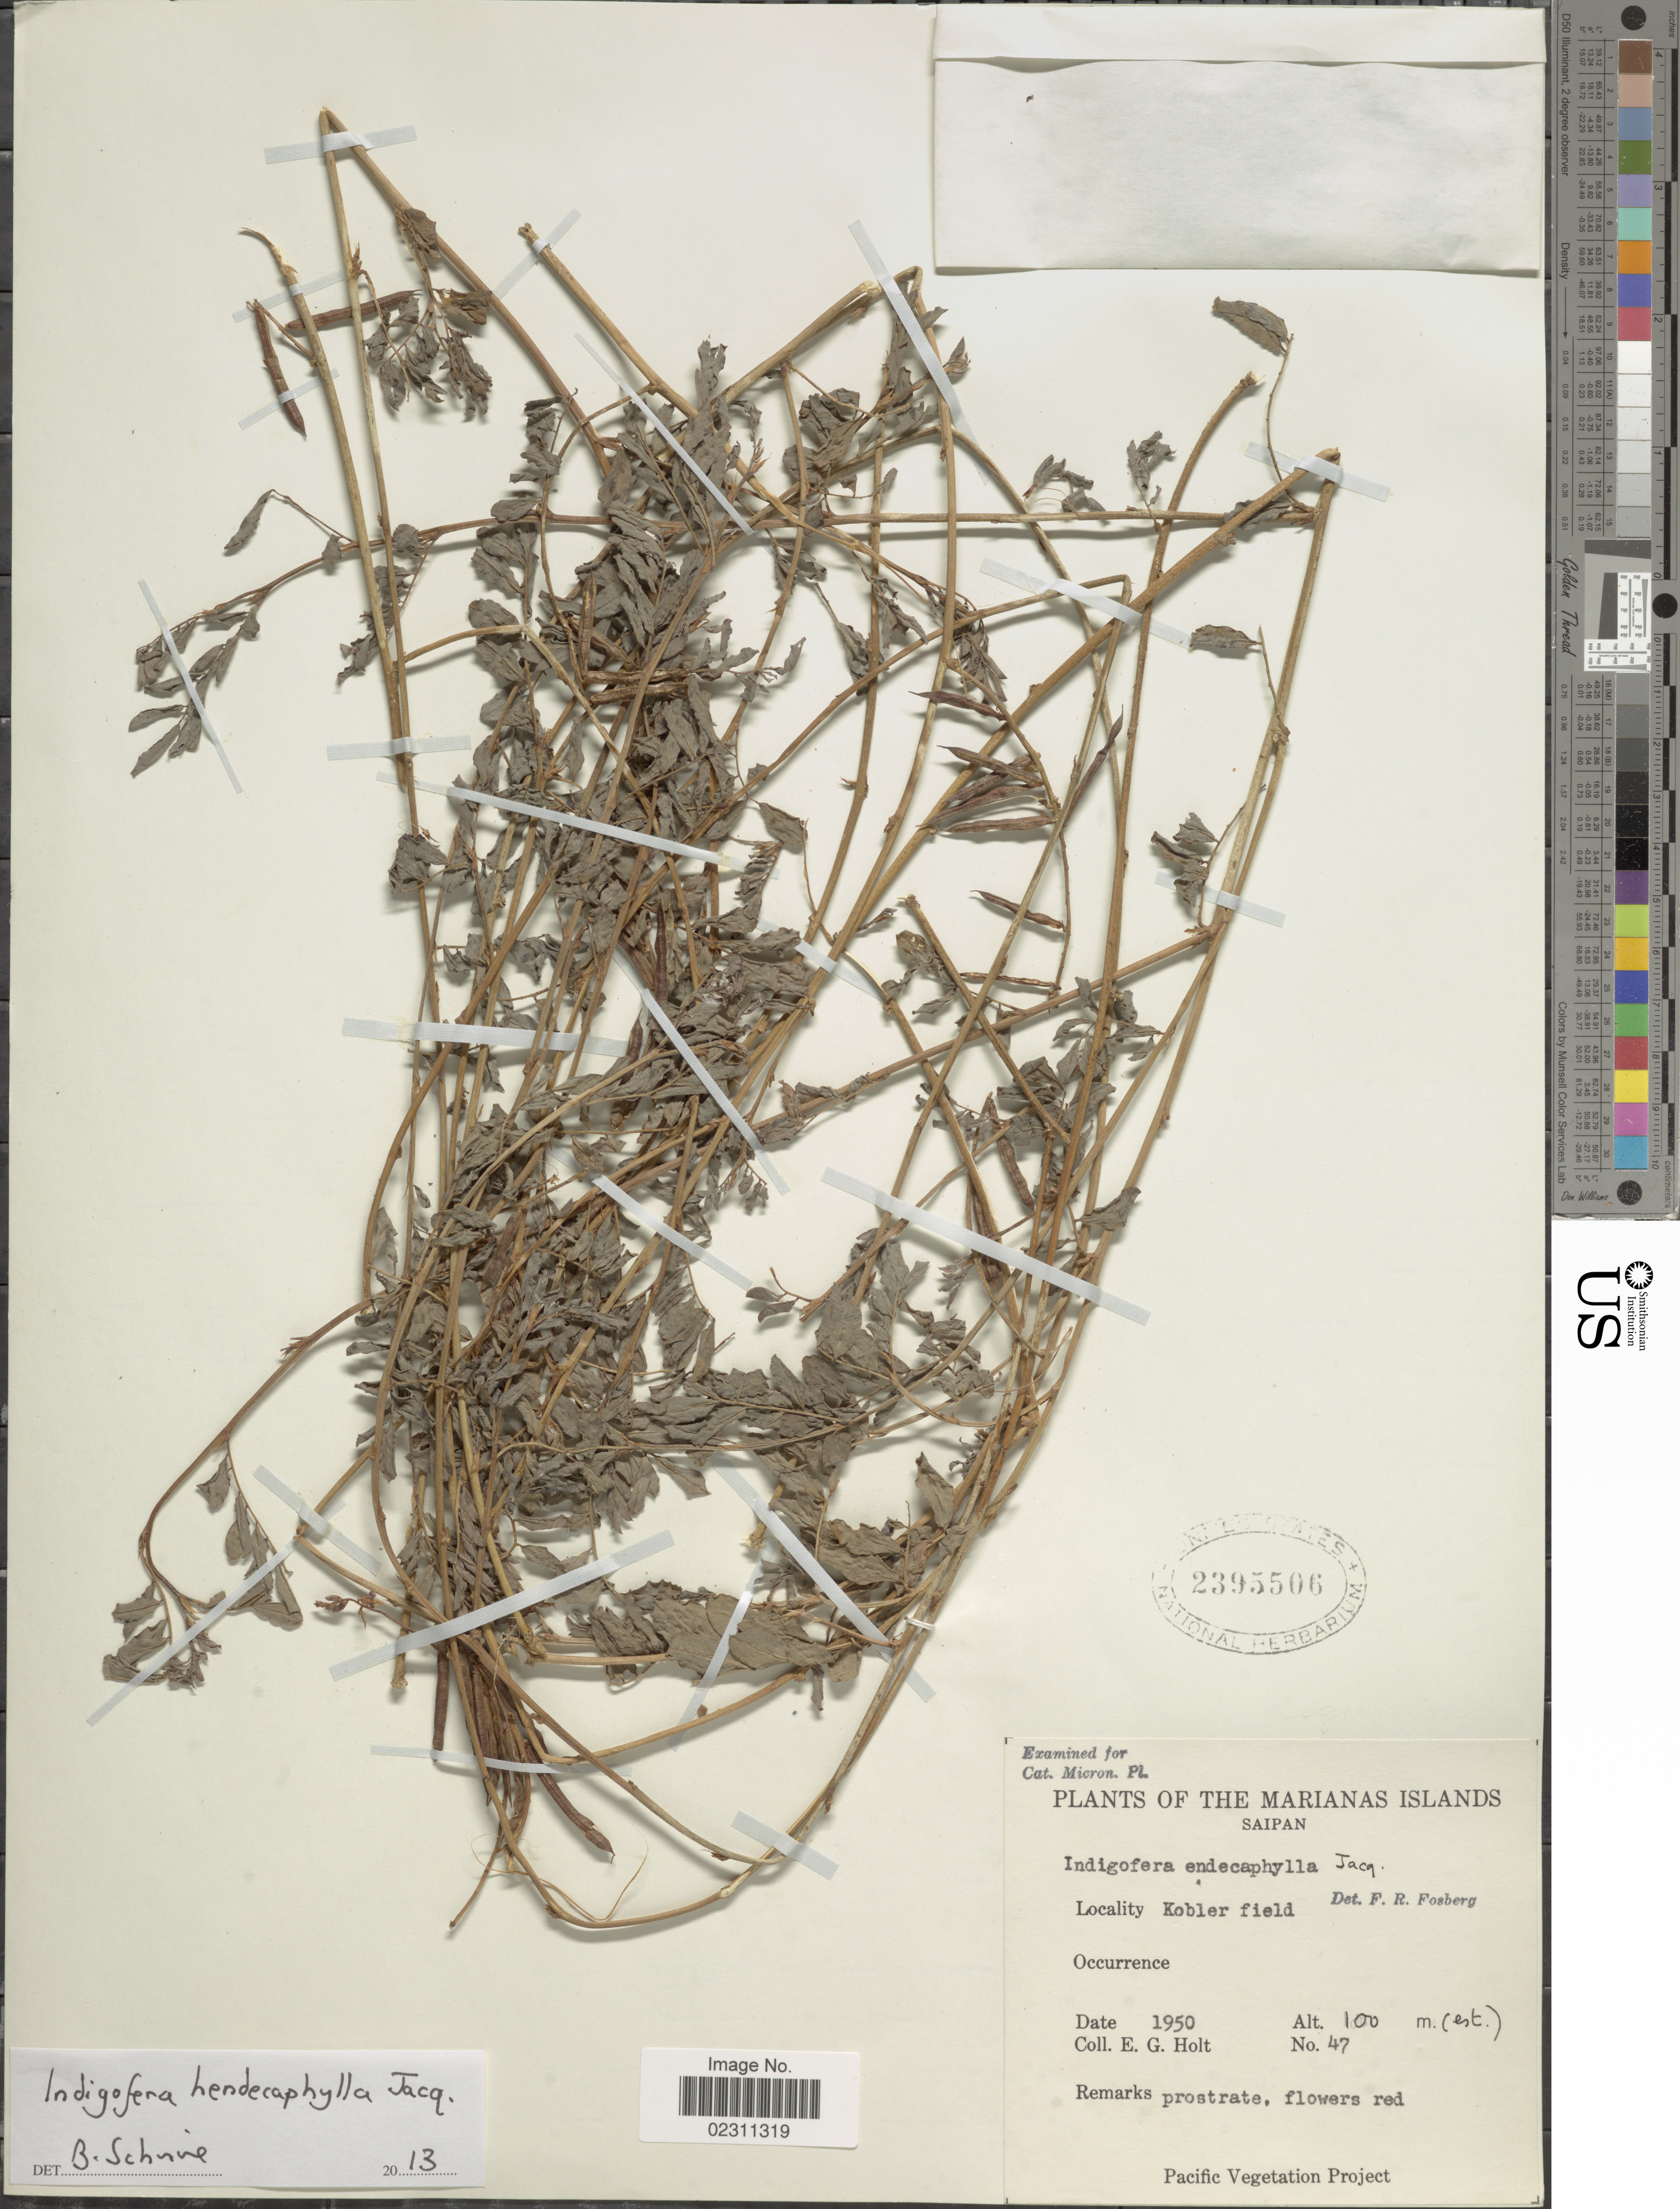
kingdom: Plantae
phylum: Tracheophyta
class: Magnoliopsida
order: Fabales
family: Fabaceae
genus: Indigofera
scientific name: Indigofera hendecaphylla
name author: Jacq.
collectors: E. G. Holt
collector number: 47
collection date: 1950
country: Northern Mariana Islands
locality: Marianas Islands. Saipan. Kobler field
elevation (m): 100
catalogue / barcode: US 2395506